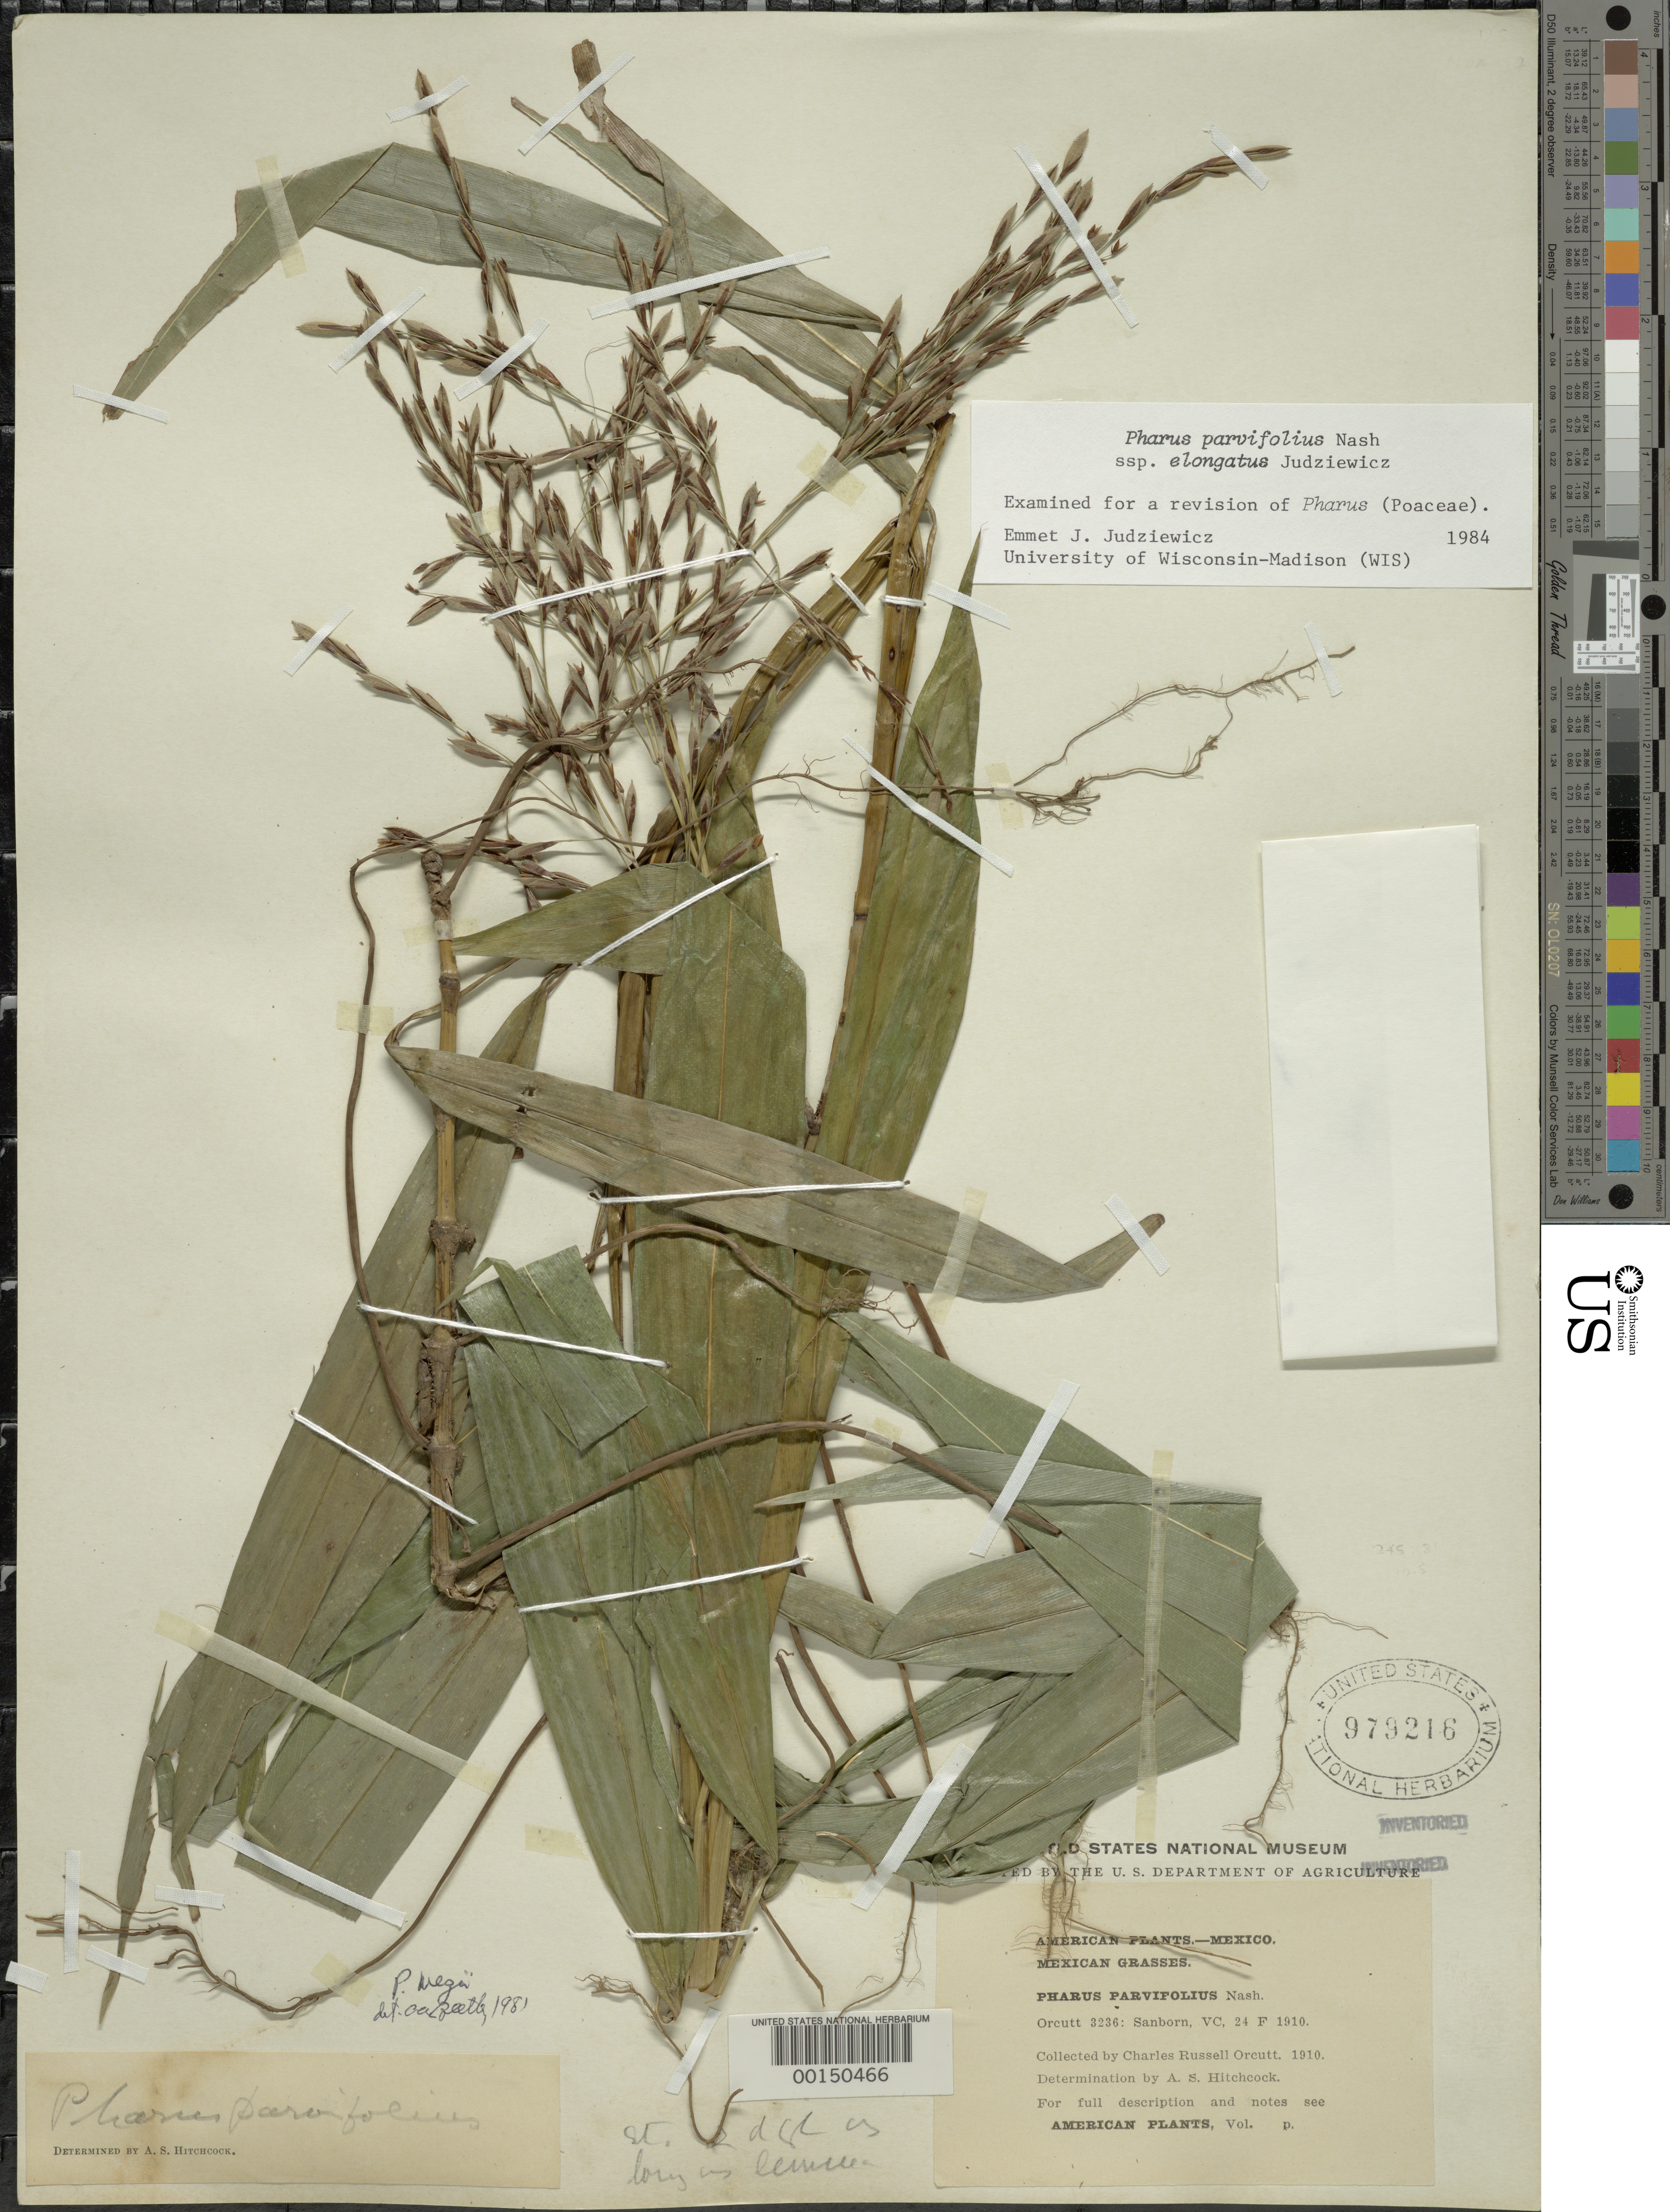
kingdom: Plantae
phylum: Tracheophyta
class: Liliopsida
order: Poales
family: Poaceae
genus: Pharus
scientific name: Pharus parvifolius subsp. elongatus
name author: Judz.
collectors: C. R. Orcutt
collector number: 3236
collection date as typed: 1910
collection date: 1910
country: Mexico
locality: E of Monserrat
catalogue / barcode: US 979216